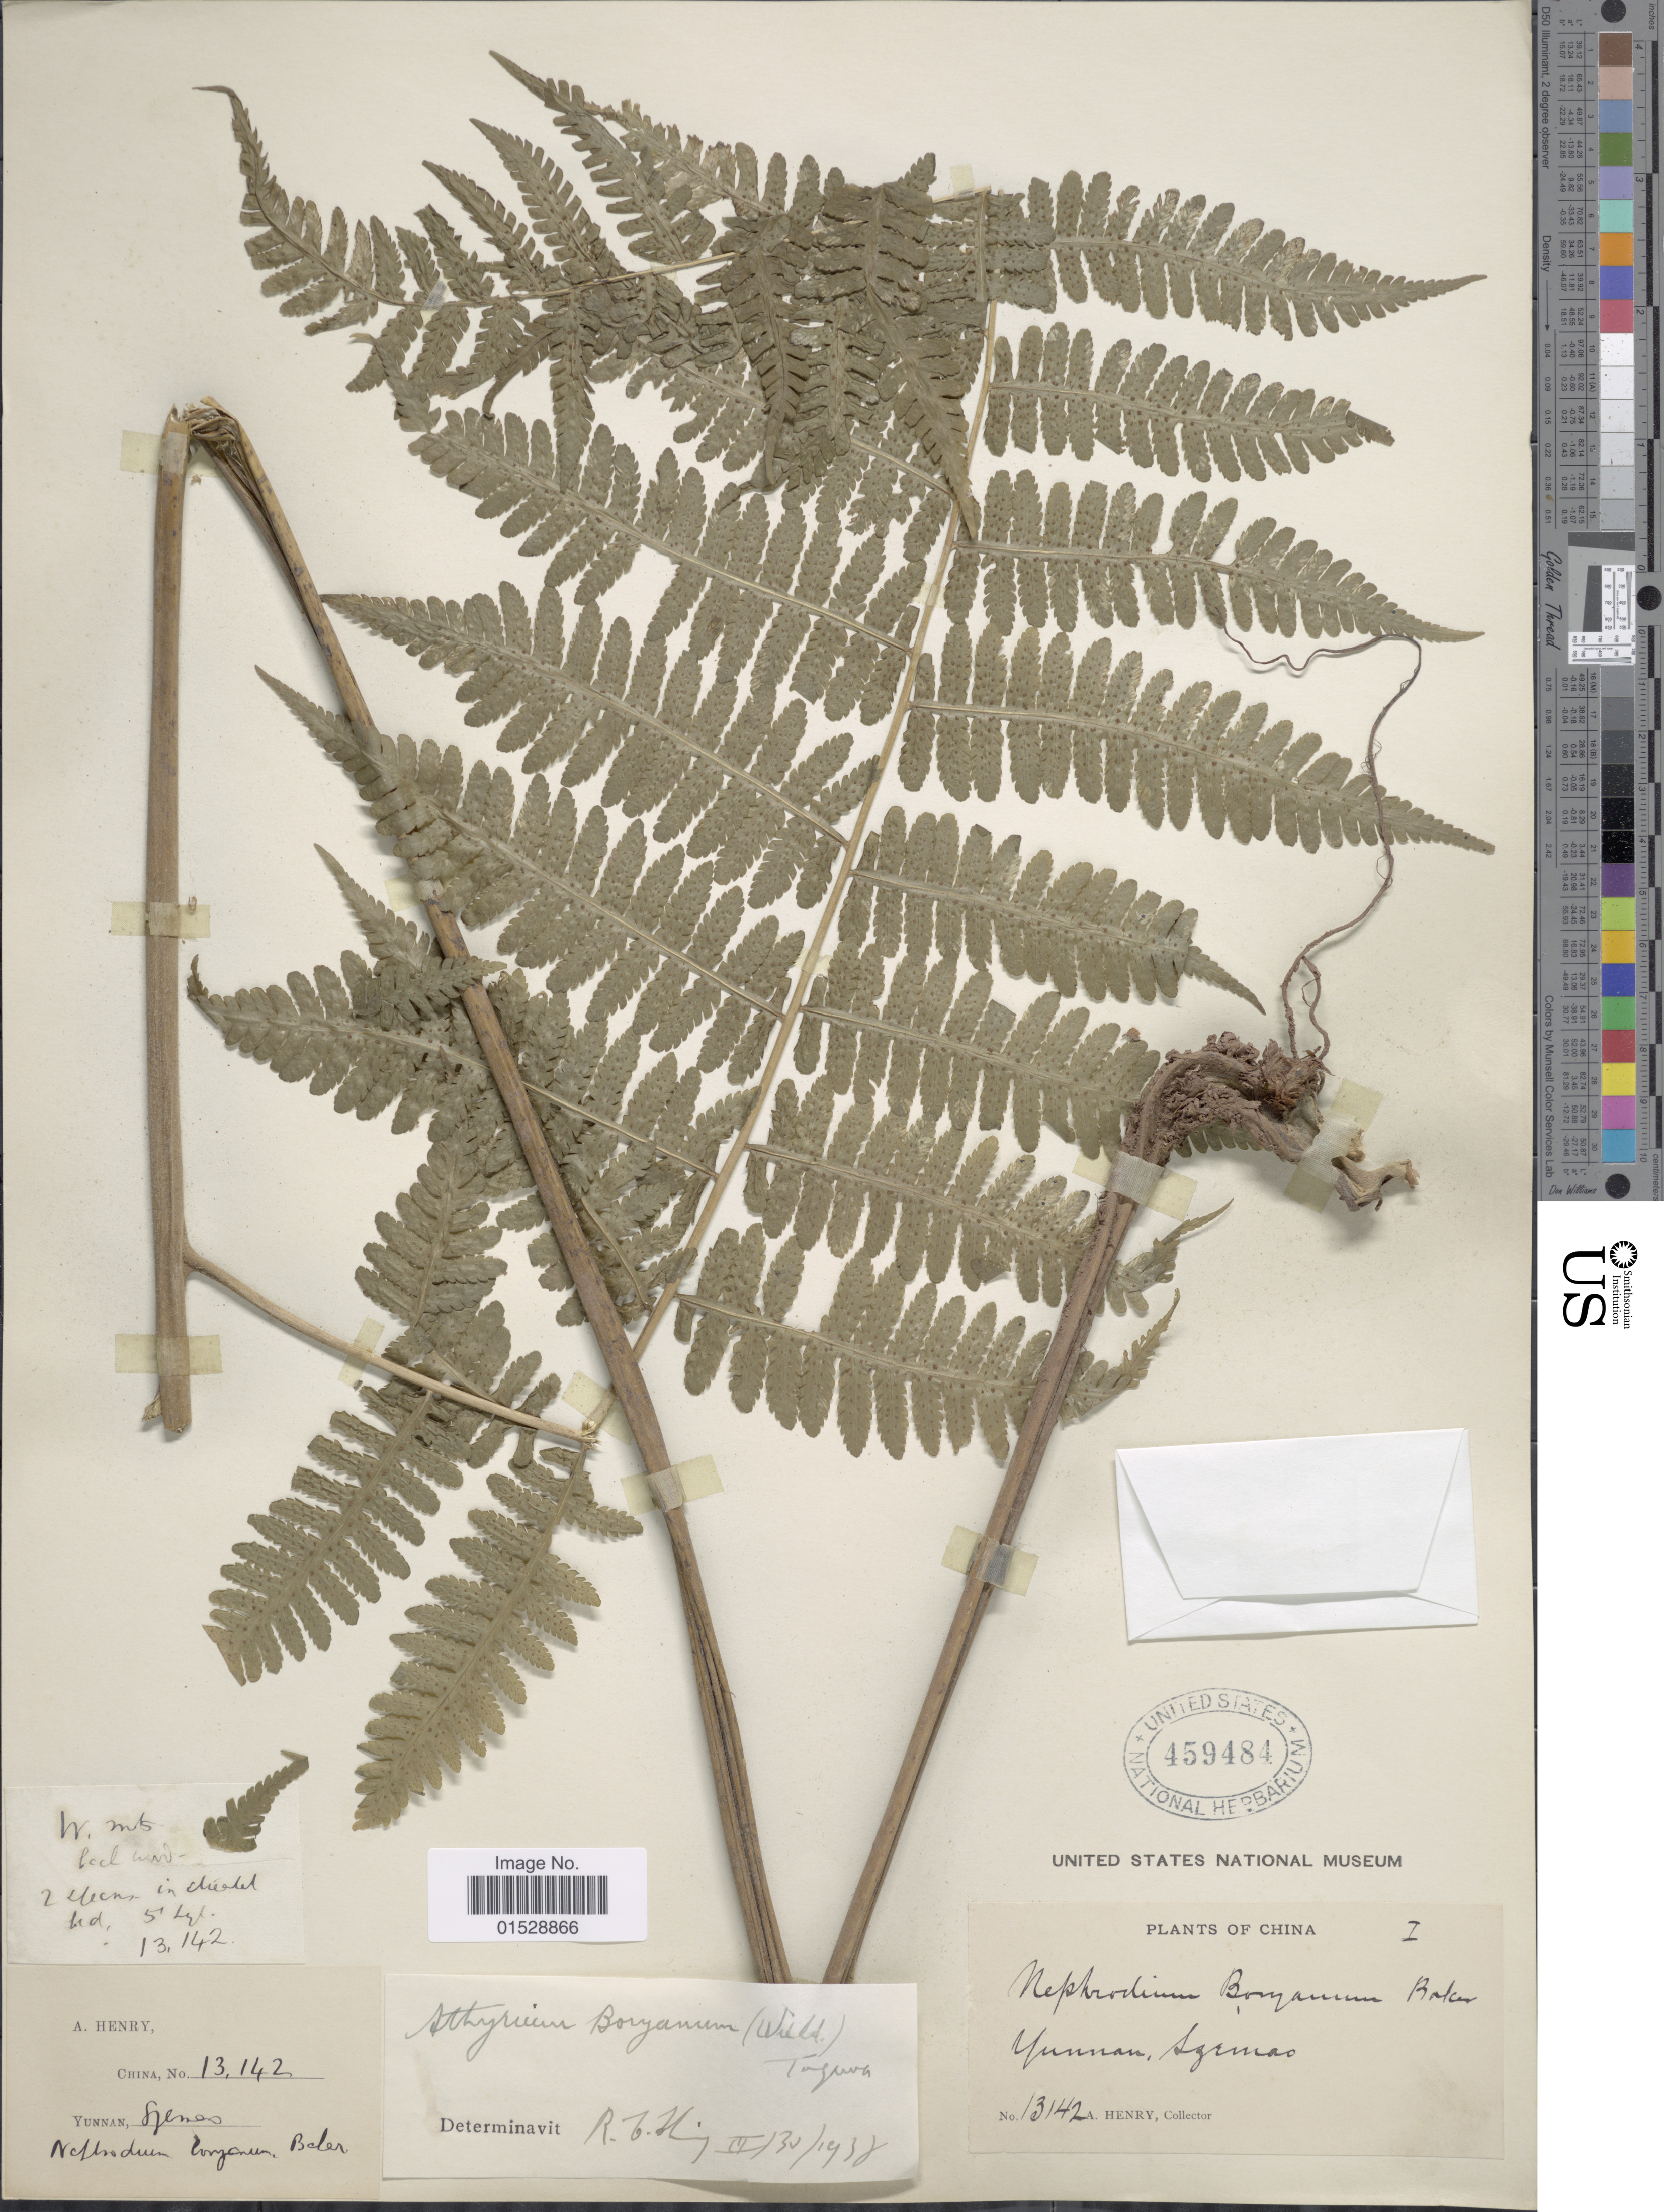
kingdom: Plantae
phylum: Tracheophyta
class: Polypodiopsida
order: Polypodiales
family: Athyriaceae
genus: Deparia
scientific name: Deparia boryana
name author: (Willd.) M. Kato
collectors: A. Henry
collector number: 13142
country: China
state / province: Yunnan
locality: Szemao, W. mts.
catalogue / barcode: US 459484